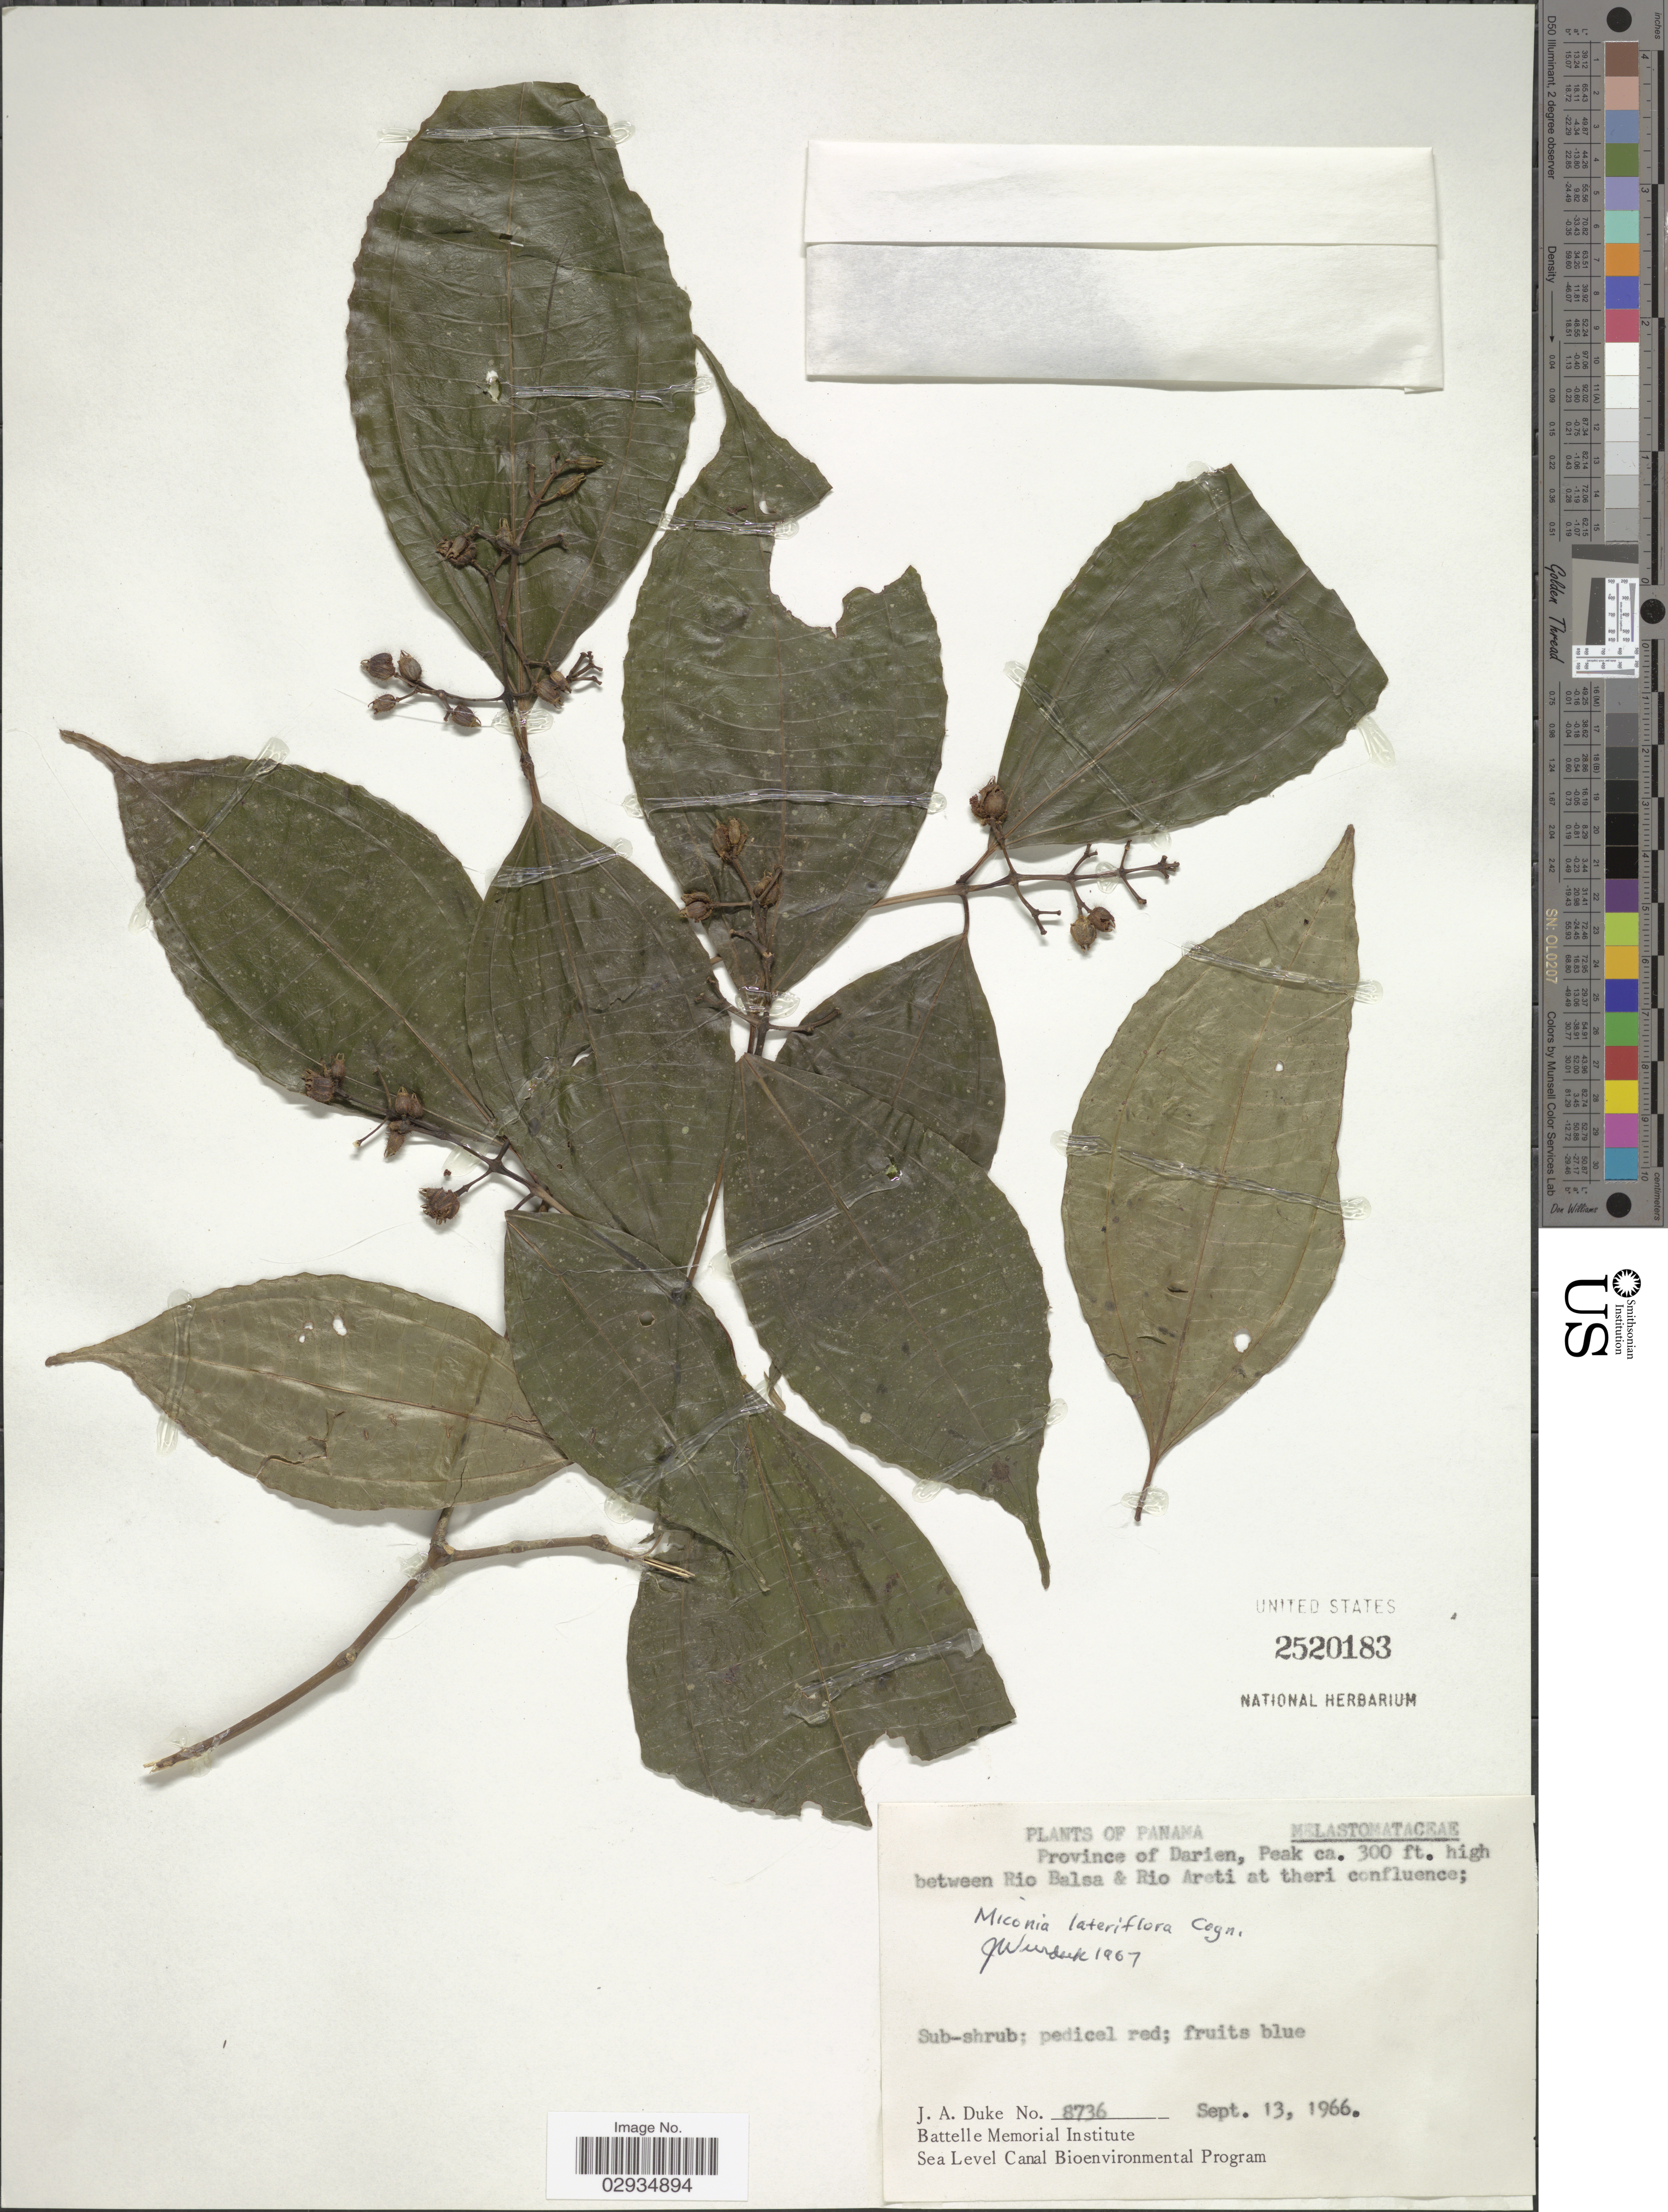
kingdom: Plantae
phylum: Tracheophyta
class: Magnoliopsida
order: Myrtales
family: Melastomataceae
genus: Miconia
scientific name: Miconia lateriflora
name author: Cogn.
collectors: J. A. Duke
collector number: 8736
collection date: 1966-09-13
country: Panama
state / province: Darién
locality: Between Rio Balsa & Rio Areti at theri confluence.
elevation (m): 91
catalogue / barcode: US 2520183